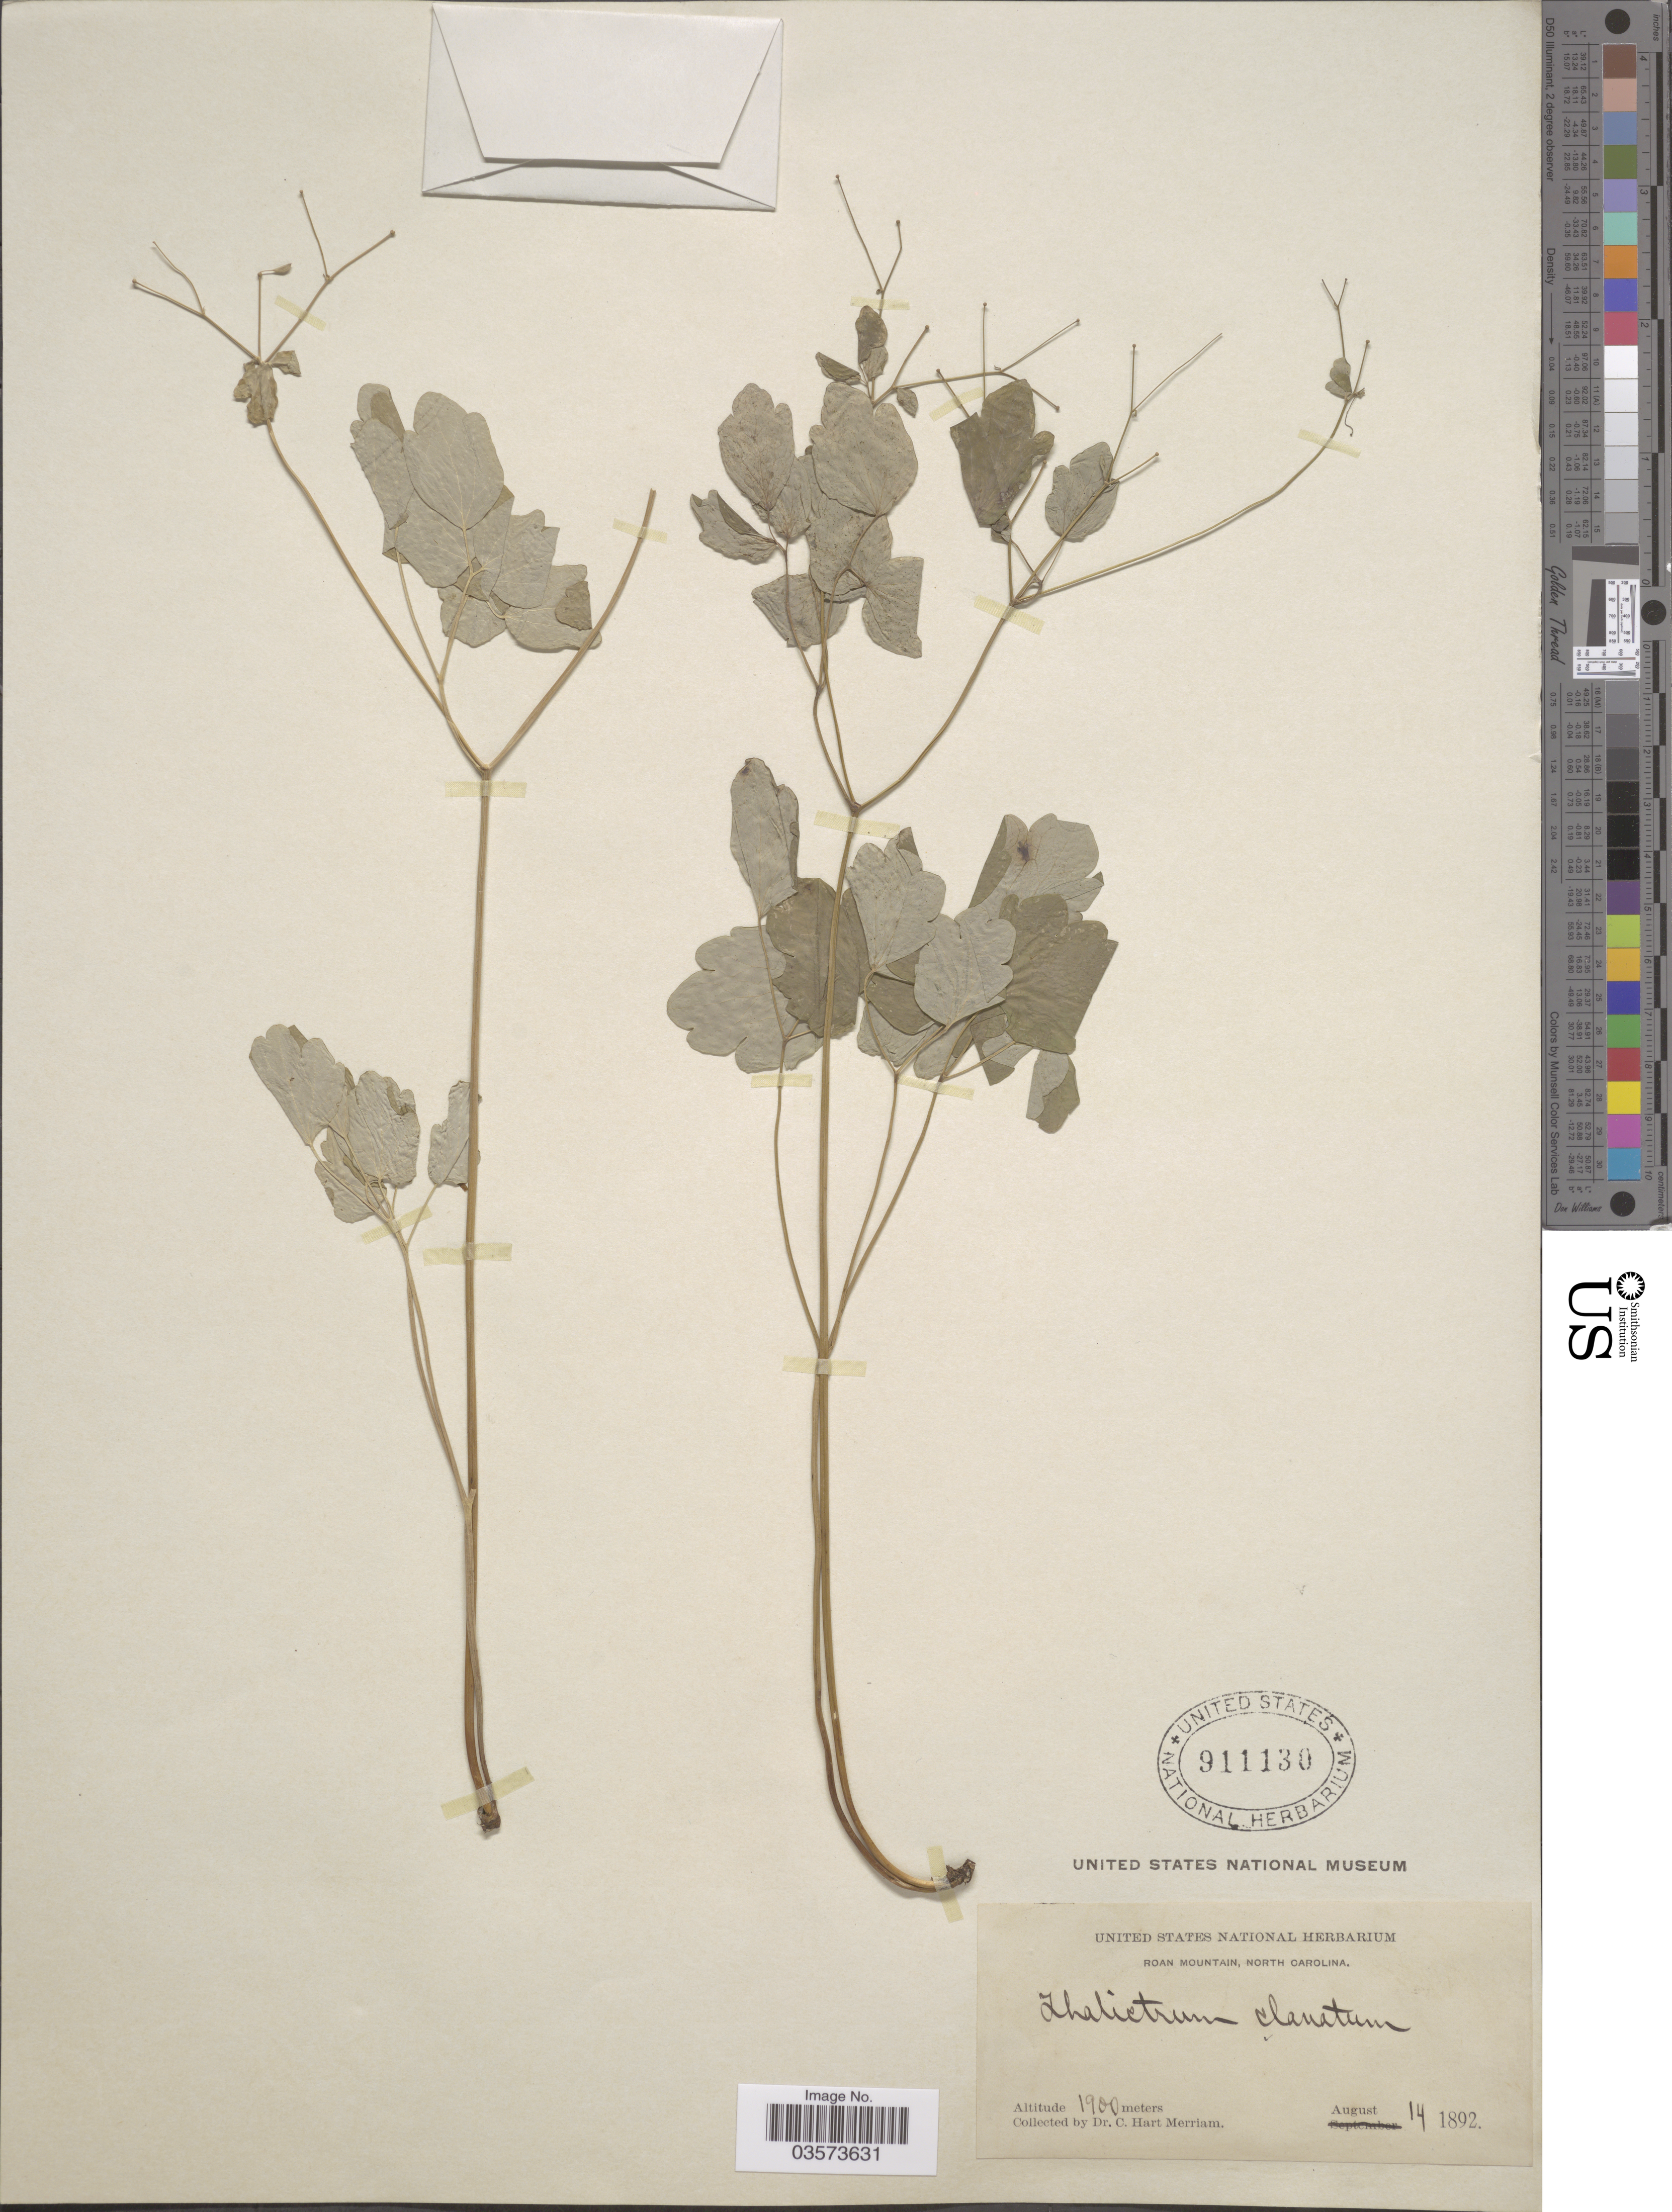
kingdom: Plantae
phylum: Tracheophyta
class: Magnoliopsida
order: Ranunculales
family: Ranunculaceae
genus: Thalictrum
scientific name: Thalictrum clavatum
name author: DC.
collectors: C. Merriam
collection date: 1892-08-14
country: United States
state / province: North Carolina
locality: Roan Mountain.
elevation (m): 1900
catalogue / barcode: US 911130